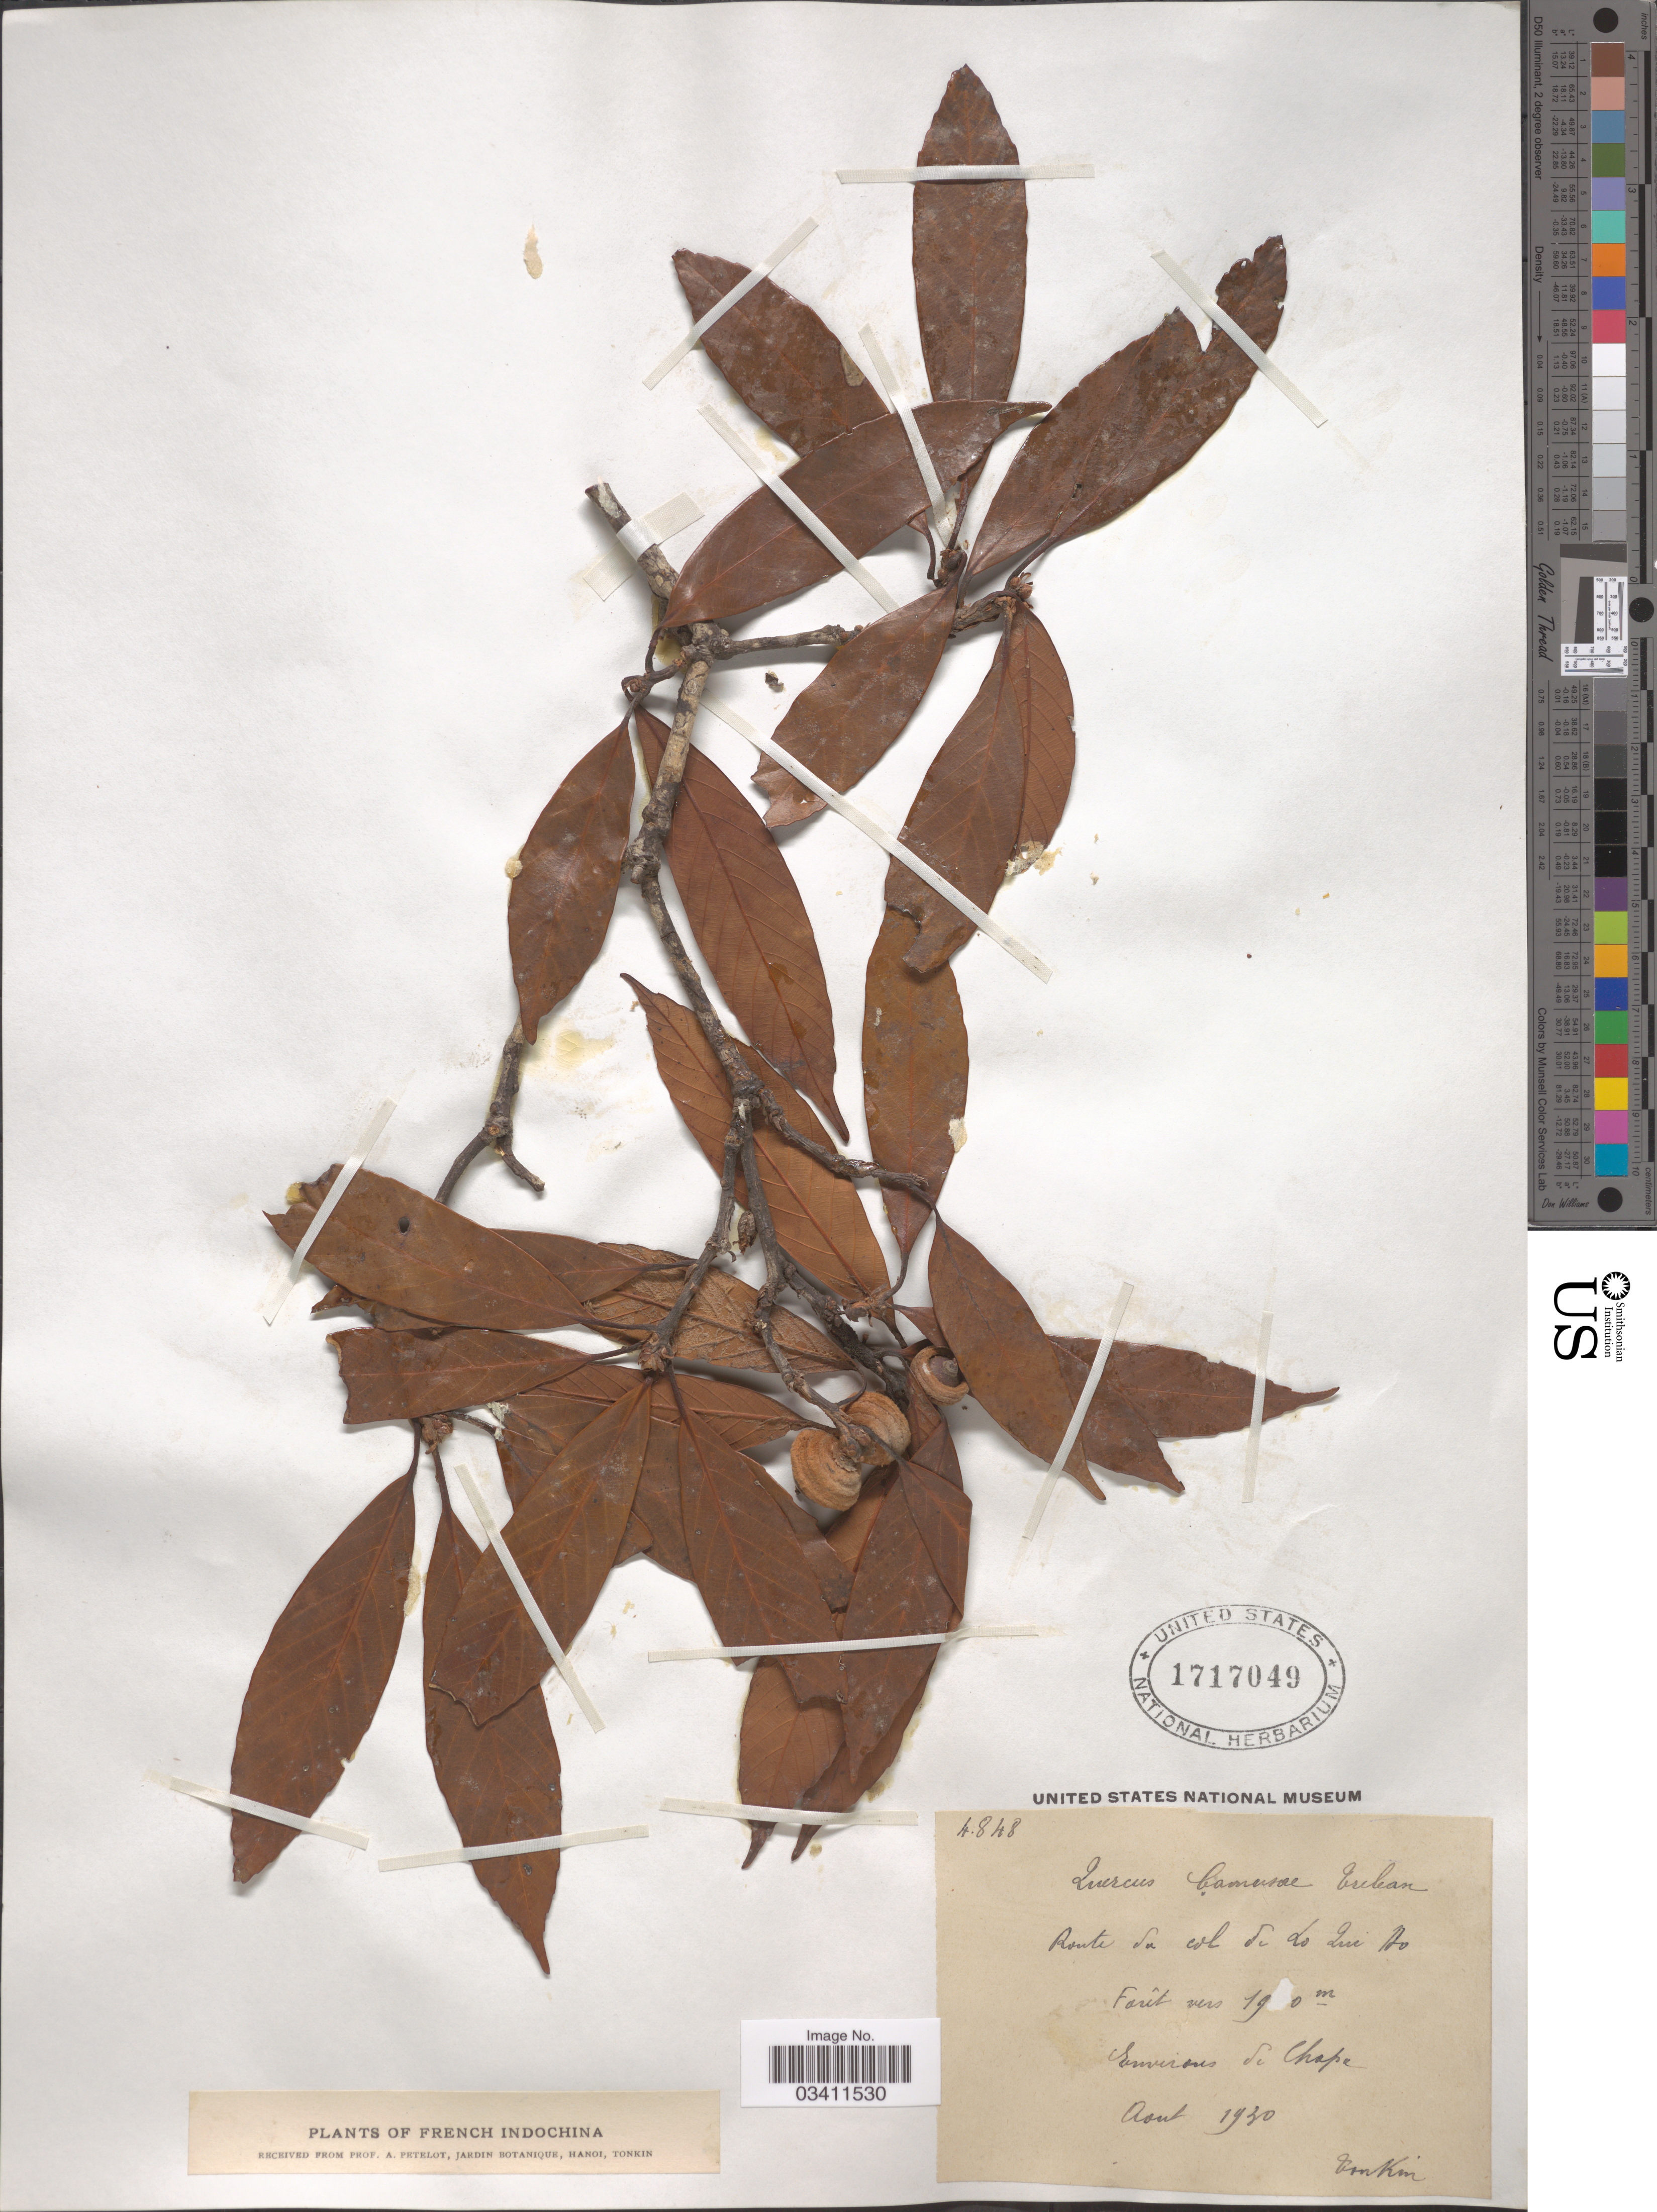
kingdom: Plantae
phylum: Tracheophyta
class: Magnoliopsida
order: Fagales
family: Fagaceae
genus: Quercus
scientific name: Quercus camusae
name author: Trel. ex Hickel & A. Camus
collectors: P. A. Pételot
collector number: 4848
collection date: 1930-08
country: Vietnam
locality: Route du Col de Lo Qui Ho. Environs de Chapa. French Indochina.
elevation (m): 190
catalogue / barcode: US 1717049